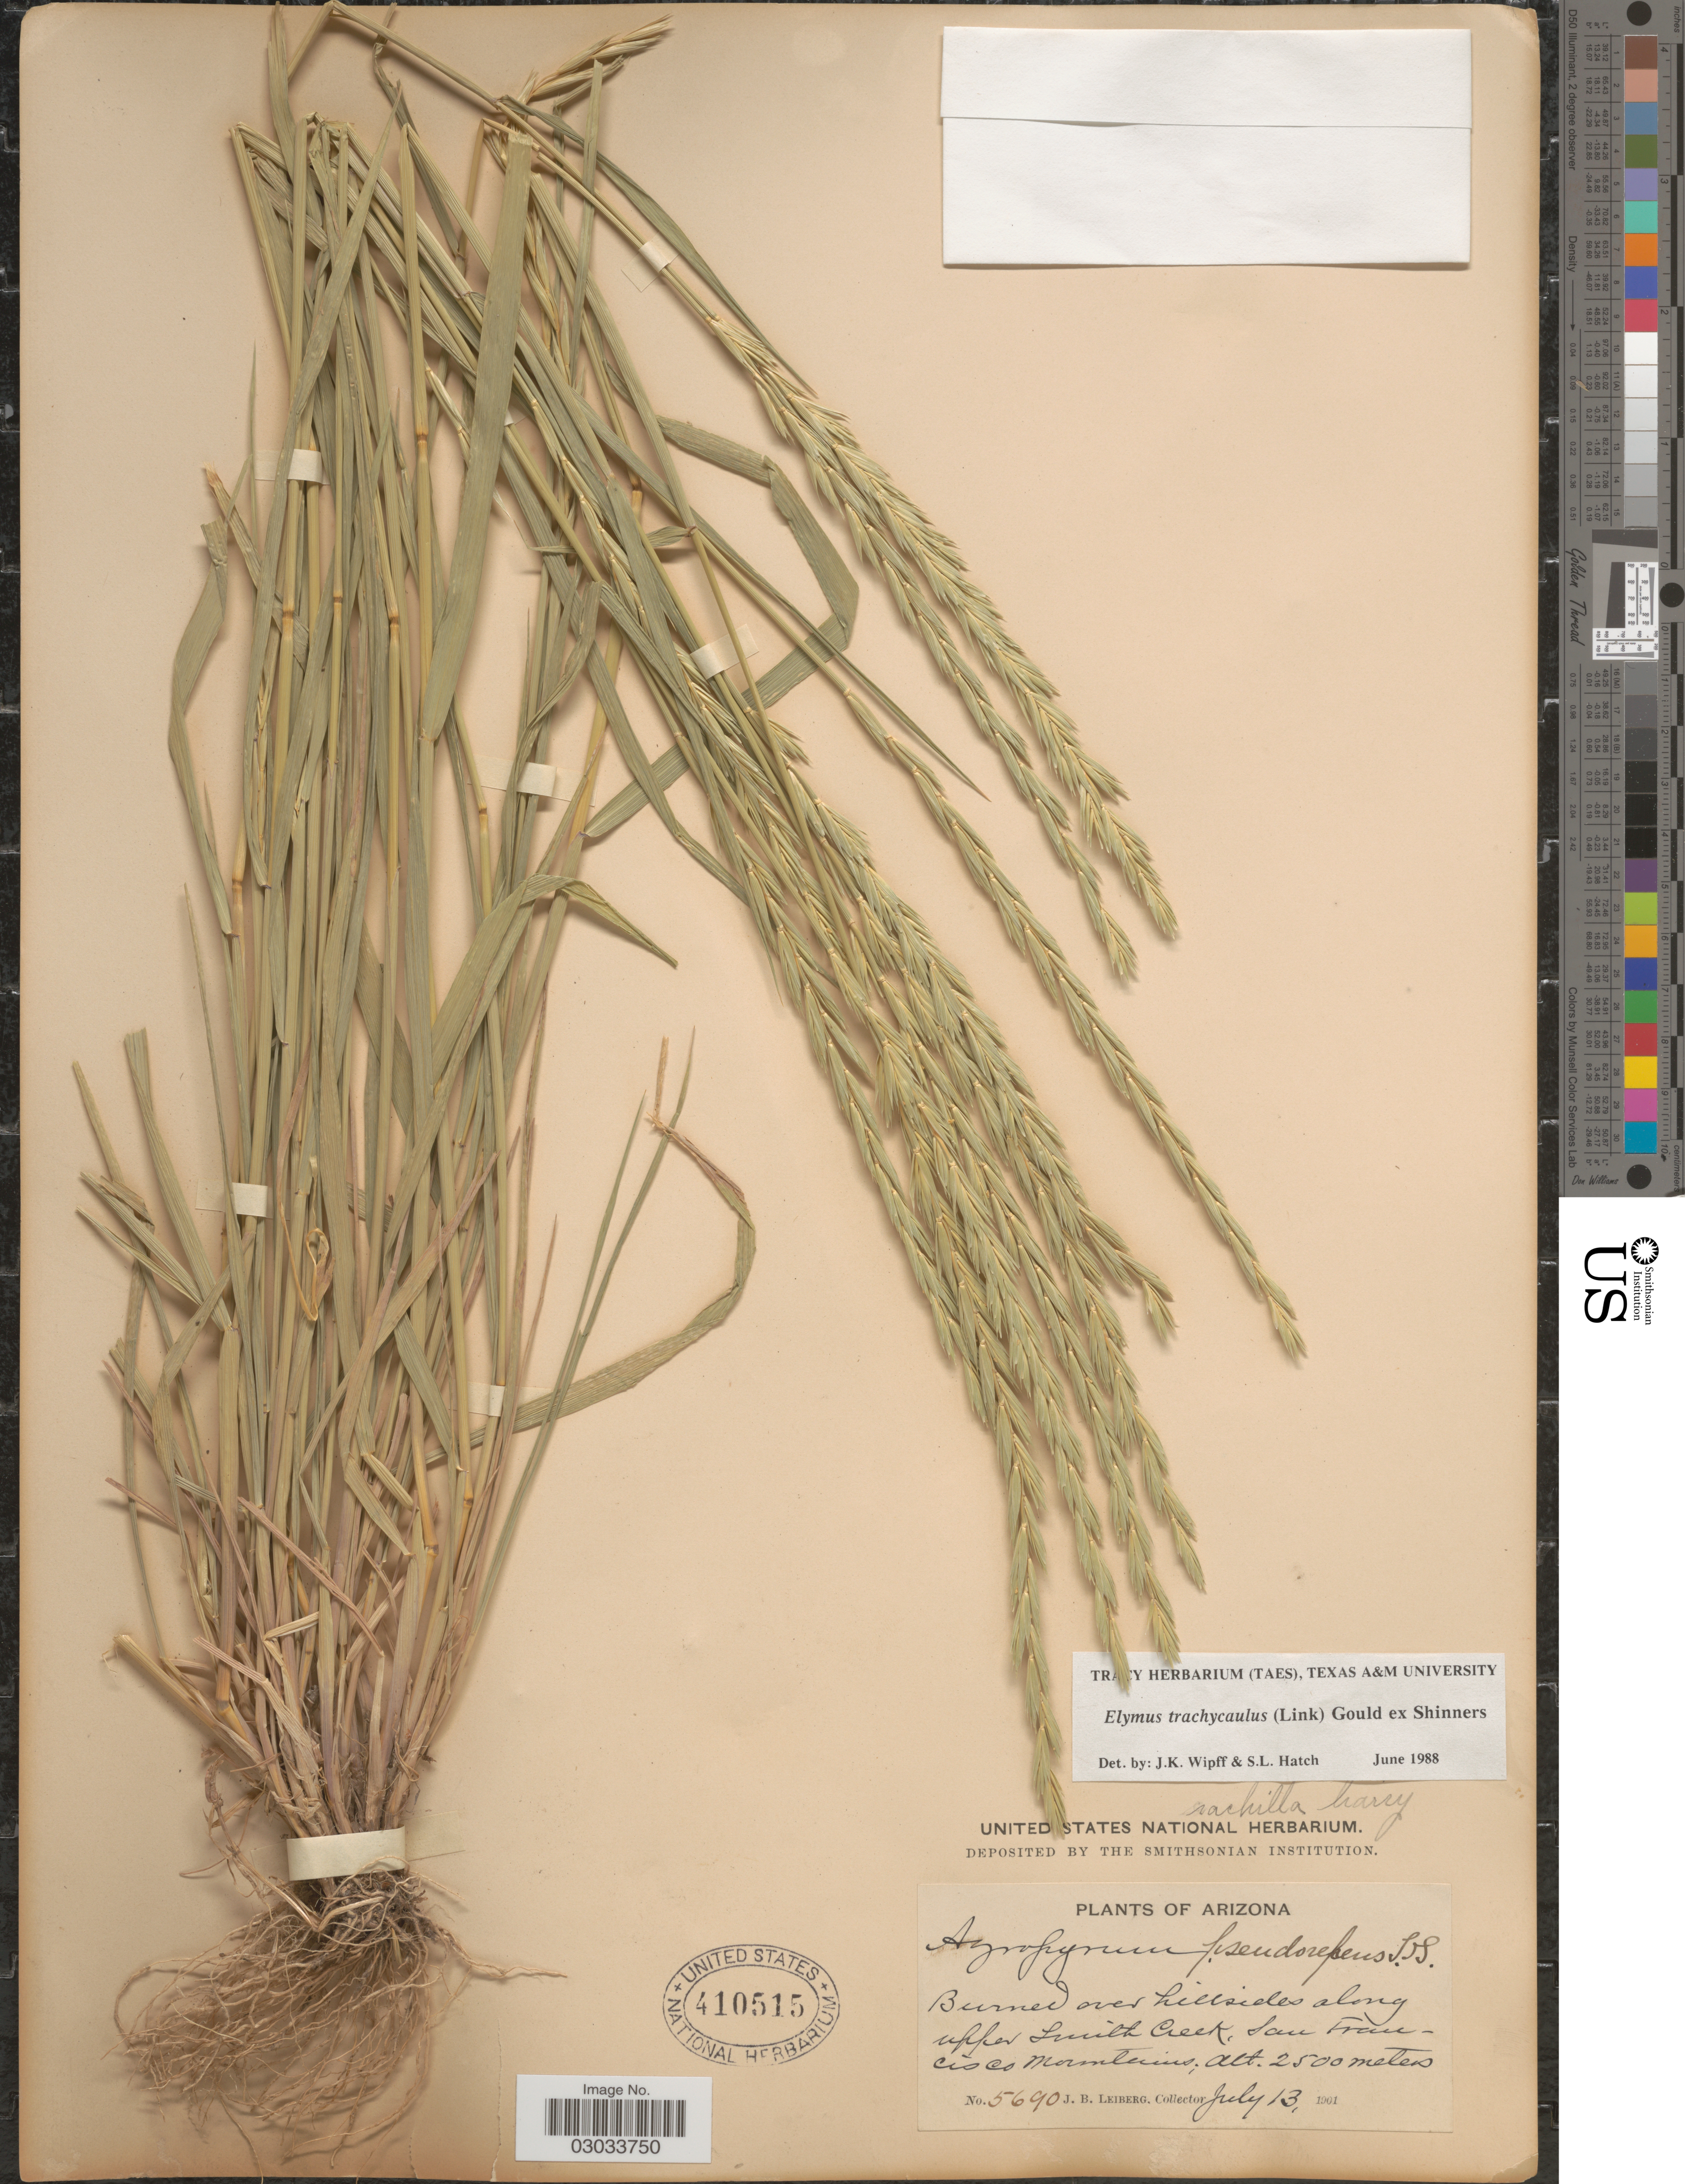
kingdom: Plantae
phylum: Tracheophyta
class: Liliopsida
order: Poales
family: Poaceae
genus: Elymus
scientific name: Elymus trachycaulus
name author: (Link) Gould ex Shinners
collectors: J. B. Leiberg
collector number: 5690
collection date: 1901-07-13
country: United States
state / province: Arizona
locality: Burned over hillsides along upper Smith Creek, San Francisco Mountains.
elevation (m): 2500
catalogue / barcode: US 410515